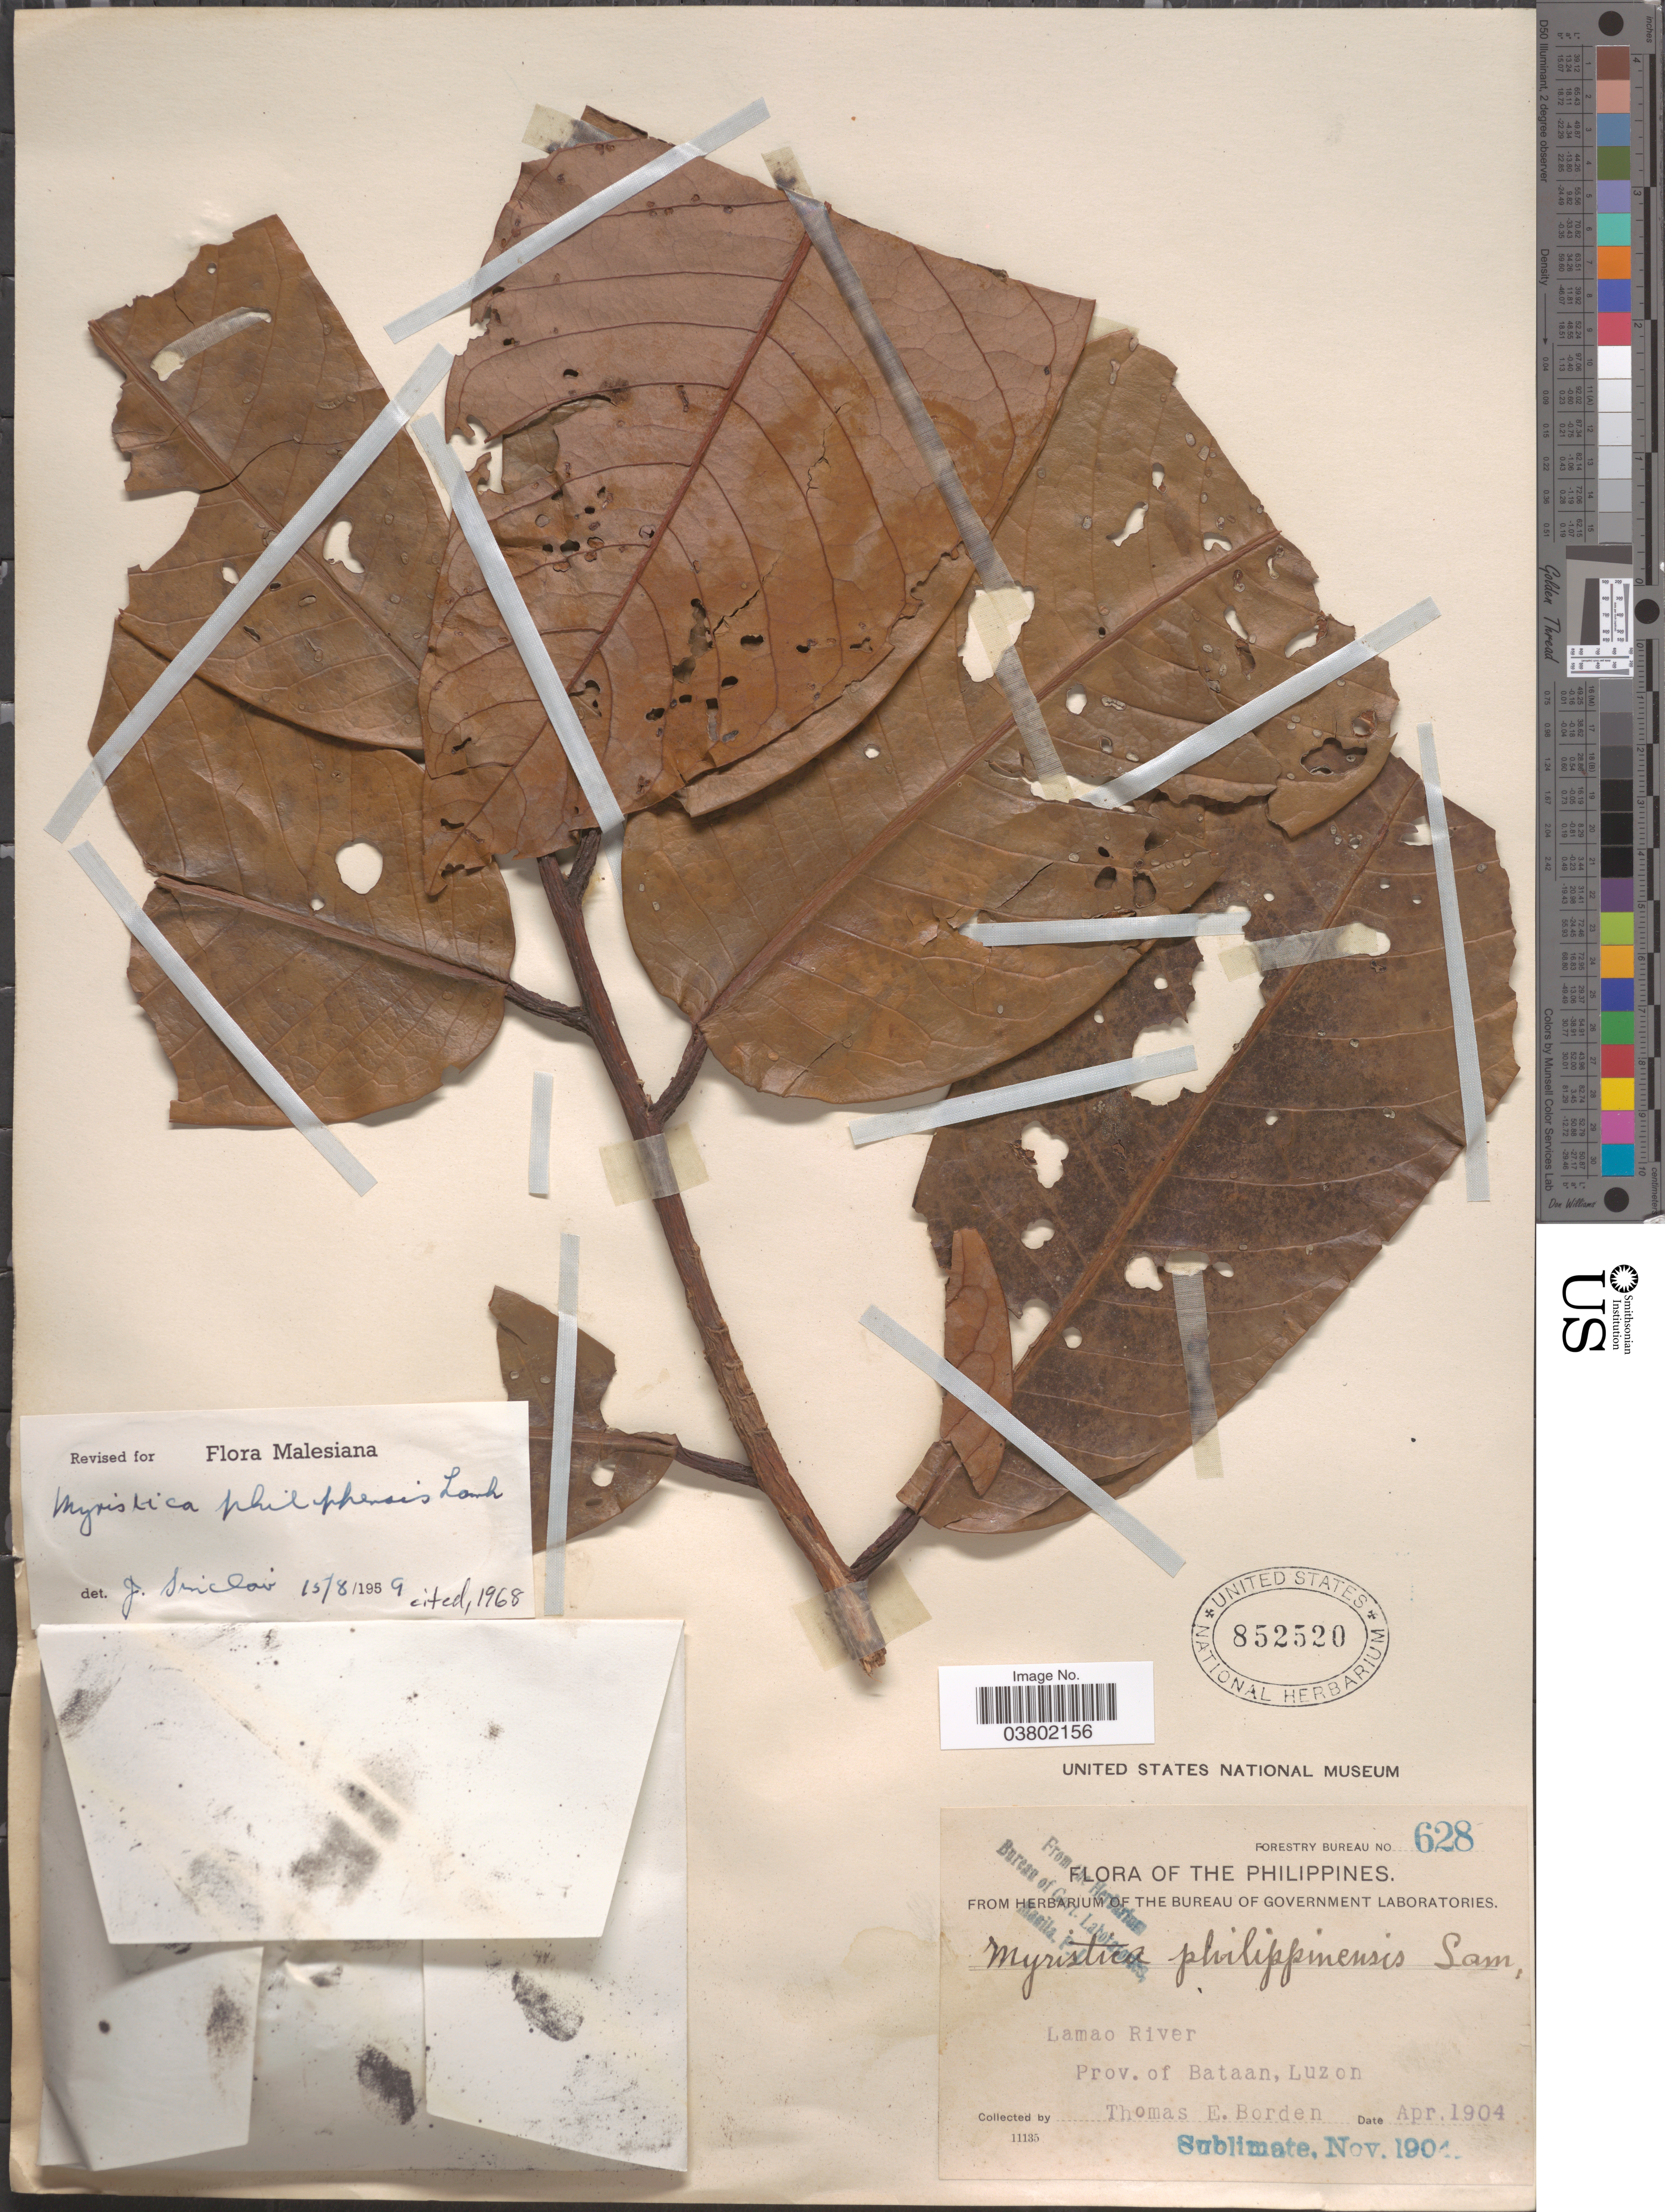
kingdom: Plantae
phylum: Tracheophyta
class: Magnoliopsida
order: Magnoliales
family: Myristicaceae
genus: Myristica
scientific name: Myristica philippensis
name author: Lam.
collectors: T. E. Borden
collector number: Forestry Bureau 628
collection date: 1904-04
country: Philippines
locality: Lamao River, Prov. of Bataan, Luzon.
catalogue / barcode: US 852520